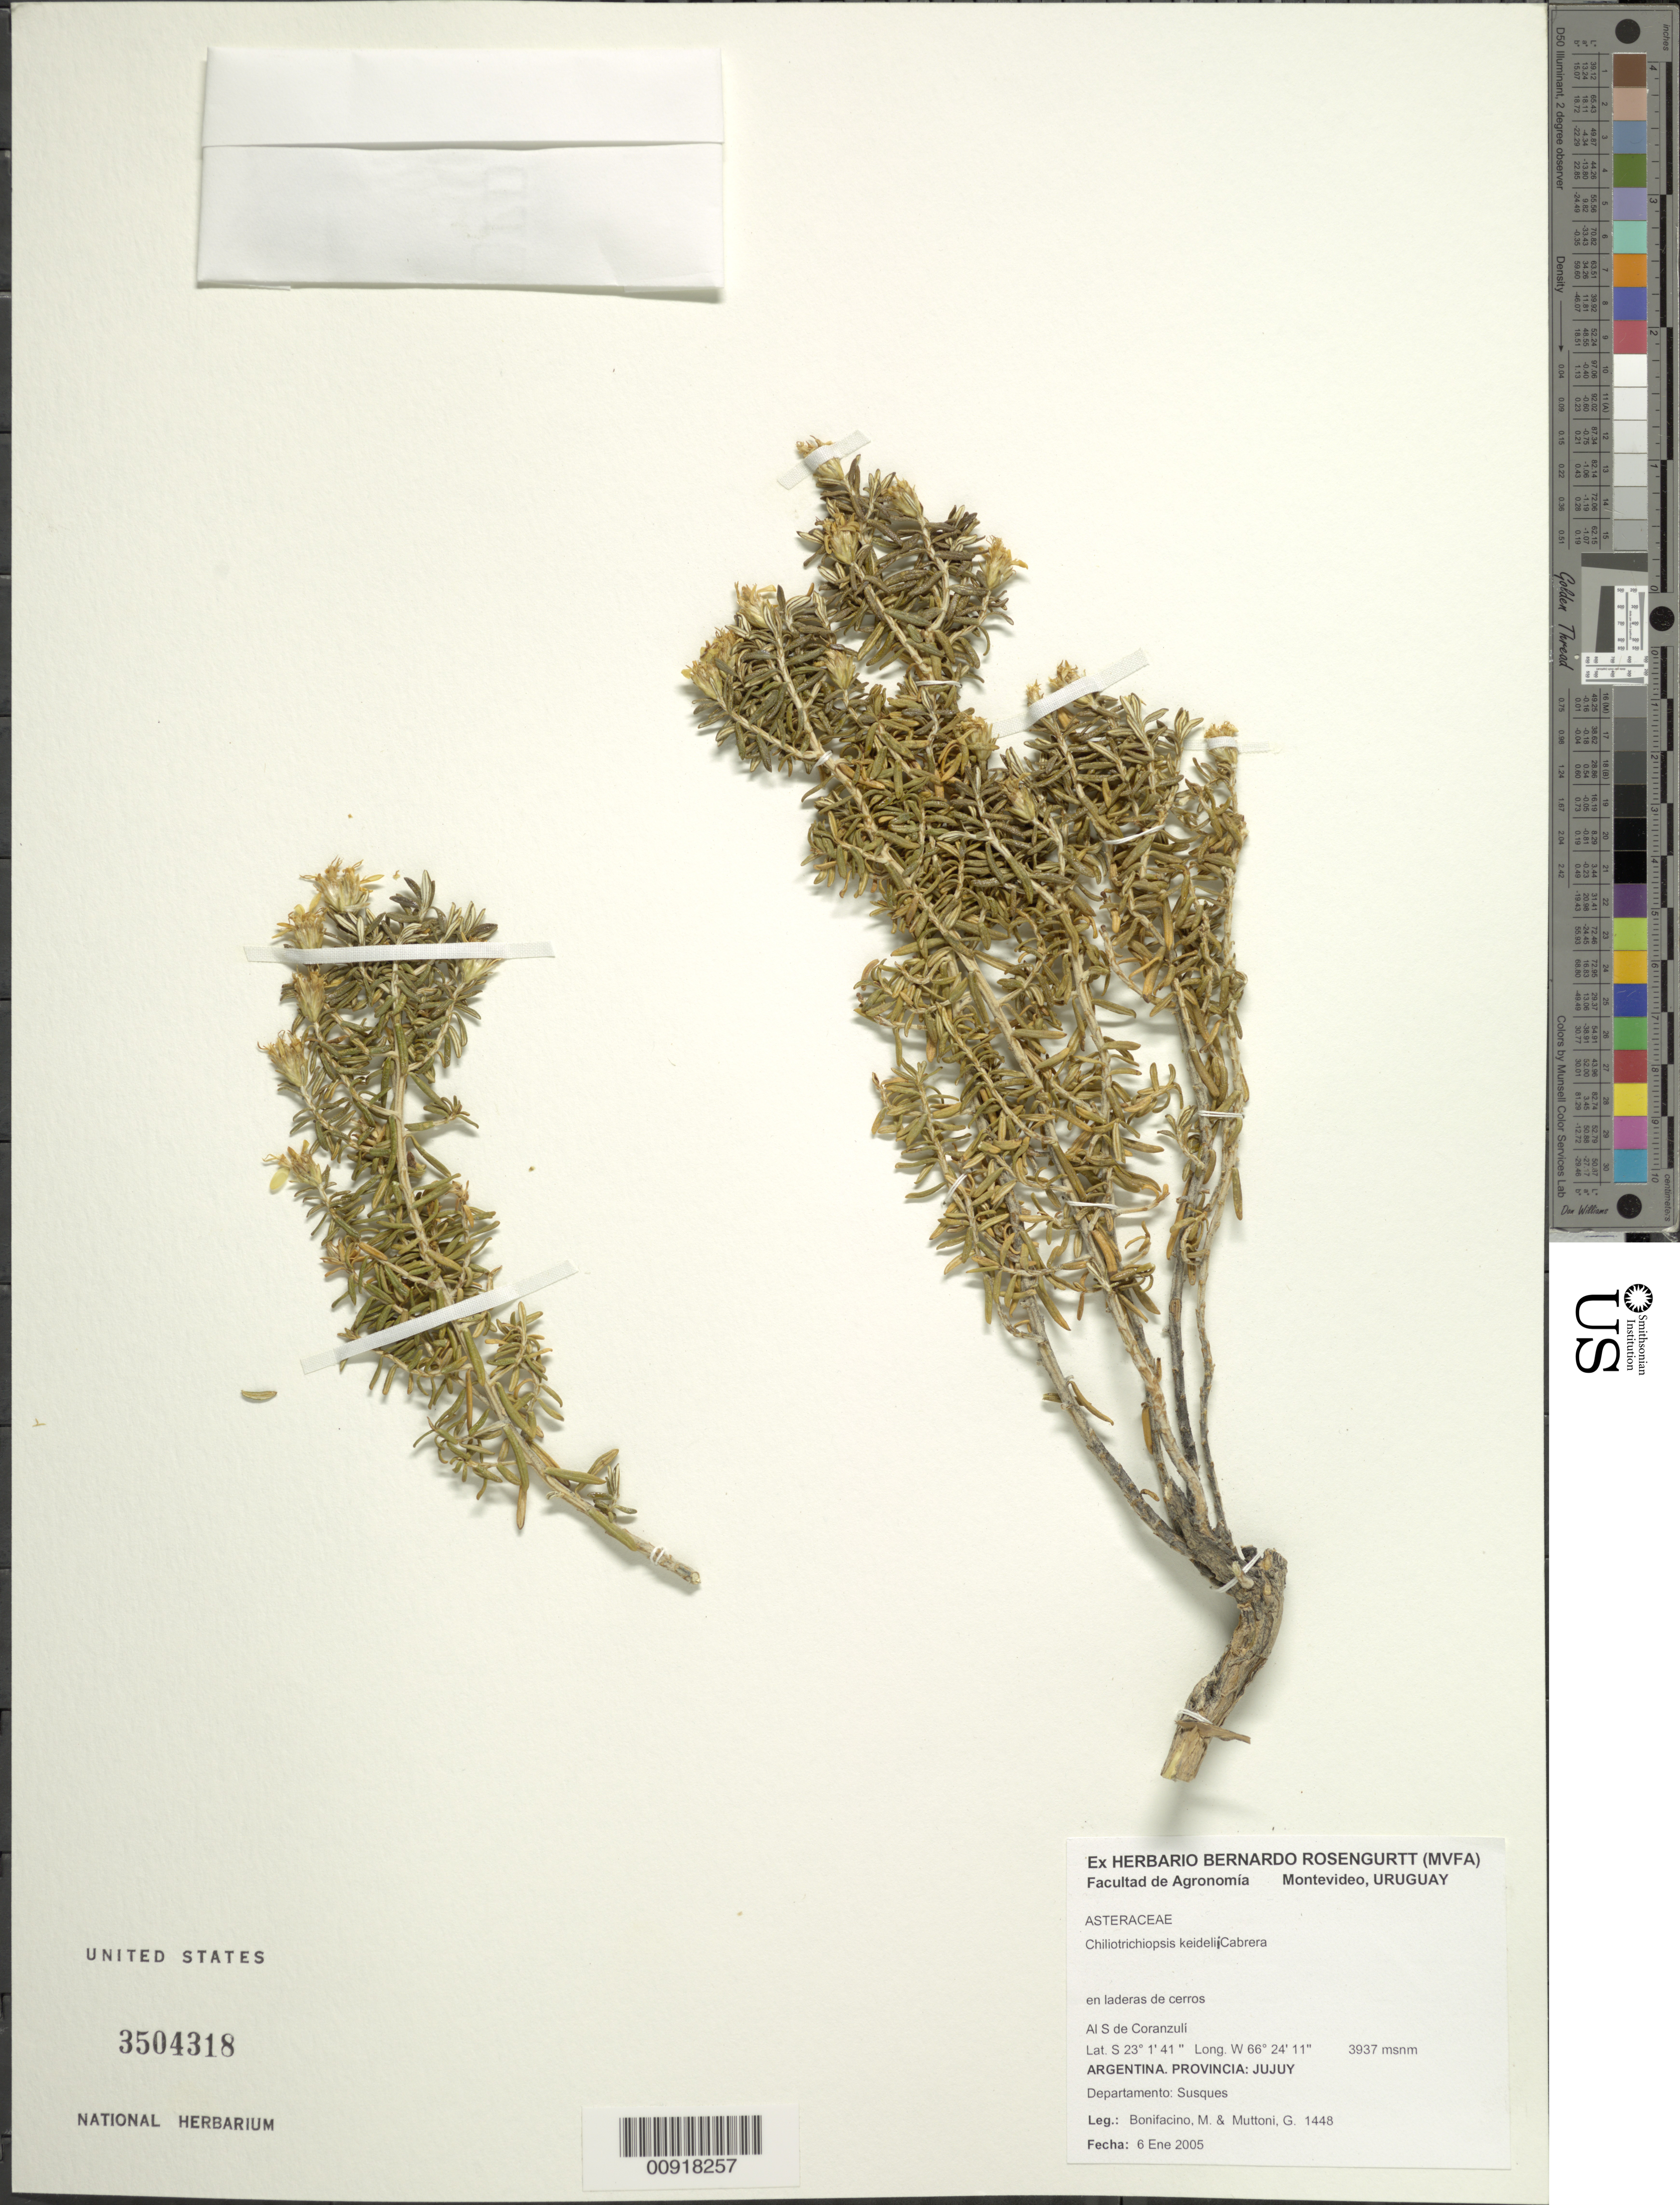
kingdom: Plantae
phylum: Tracheophyta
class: Magnoliopsida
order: Asterales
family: Asteraceae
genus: Chiliotrichiopsis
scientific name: Chiliotrichiopsis keideli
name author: Cabrera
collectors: M. Bonifacino & G. Muttoni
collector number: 1448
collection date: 2005-01-06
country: Argentina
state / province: Jujuy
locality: Dpto. Susques, S de Coranzuli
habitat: Laderas de cerros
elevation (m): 3937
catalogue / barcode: US 3504318